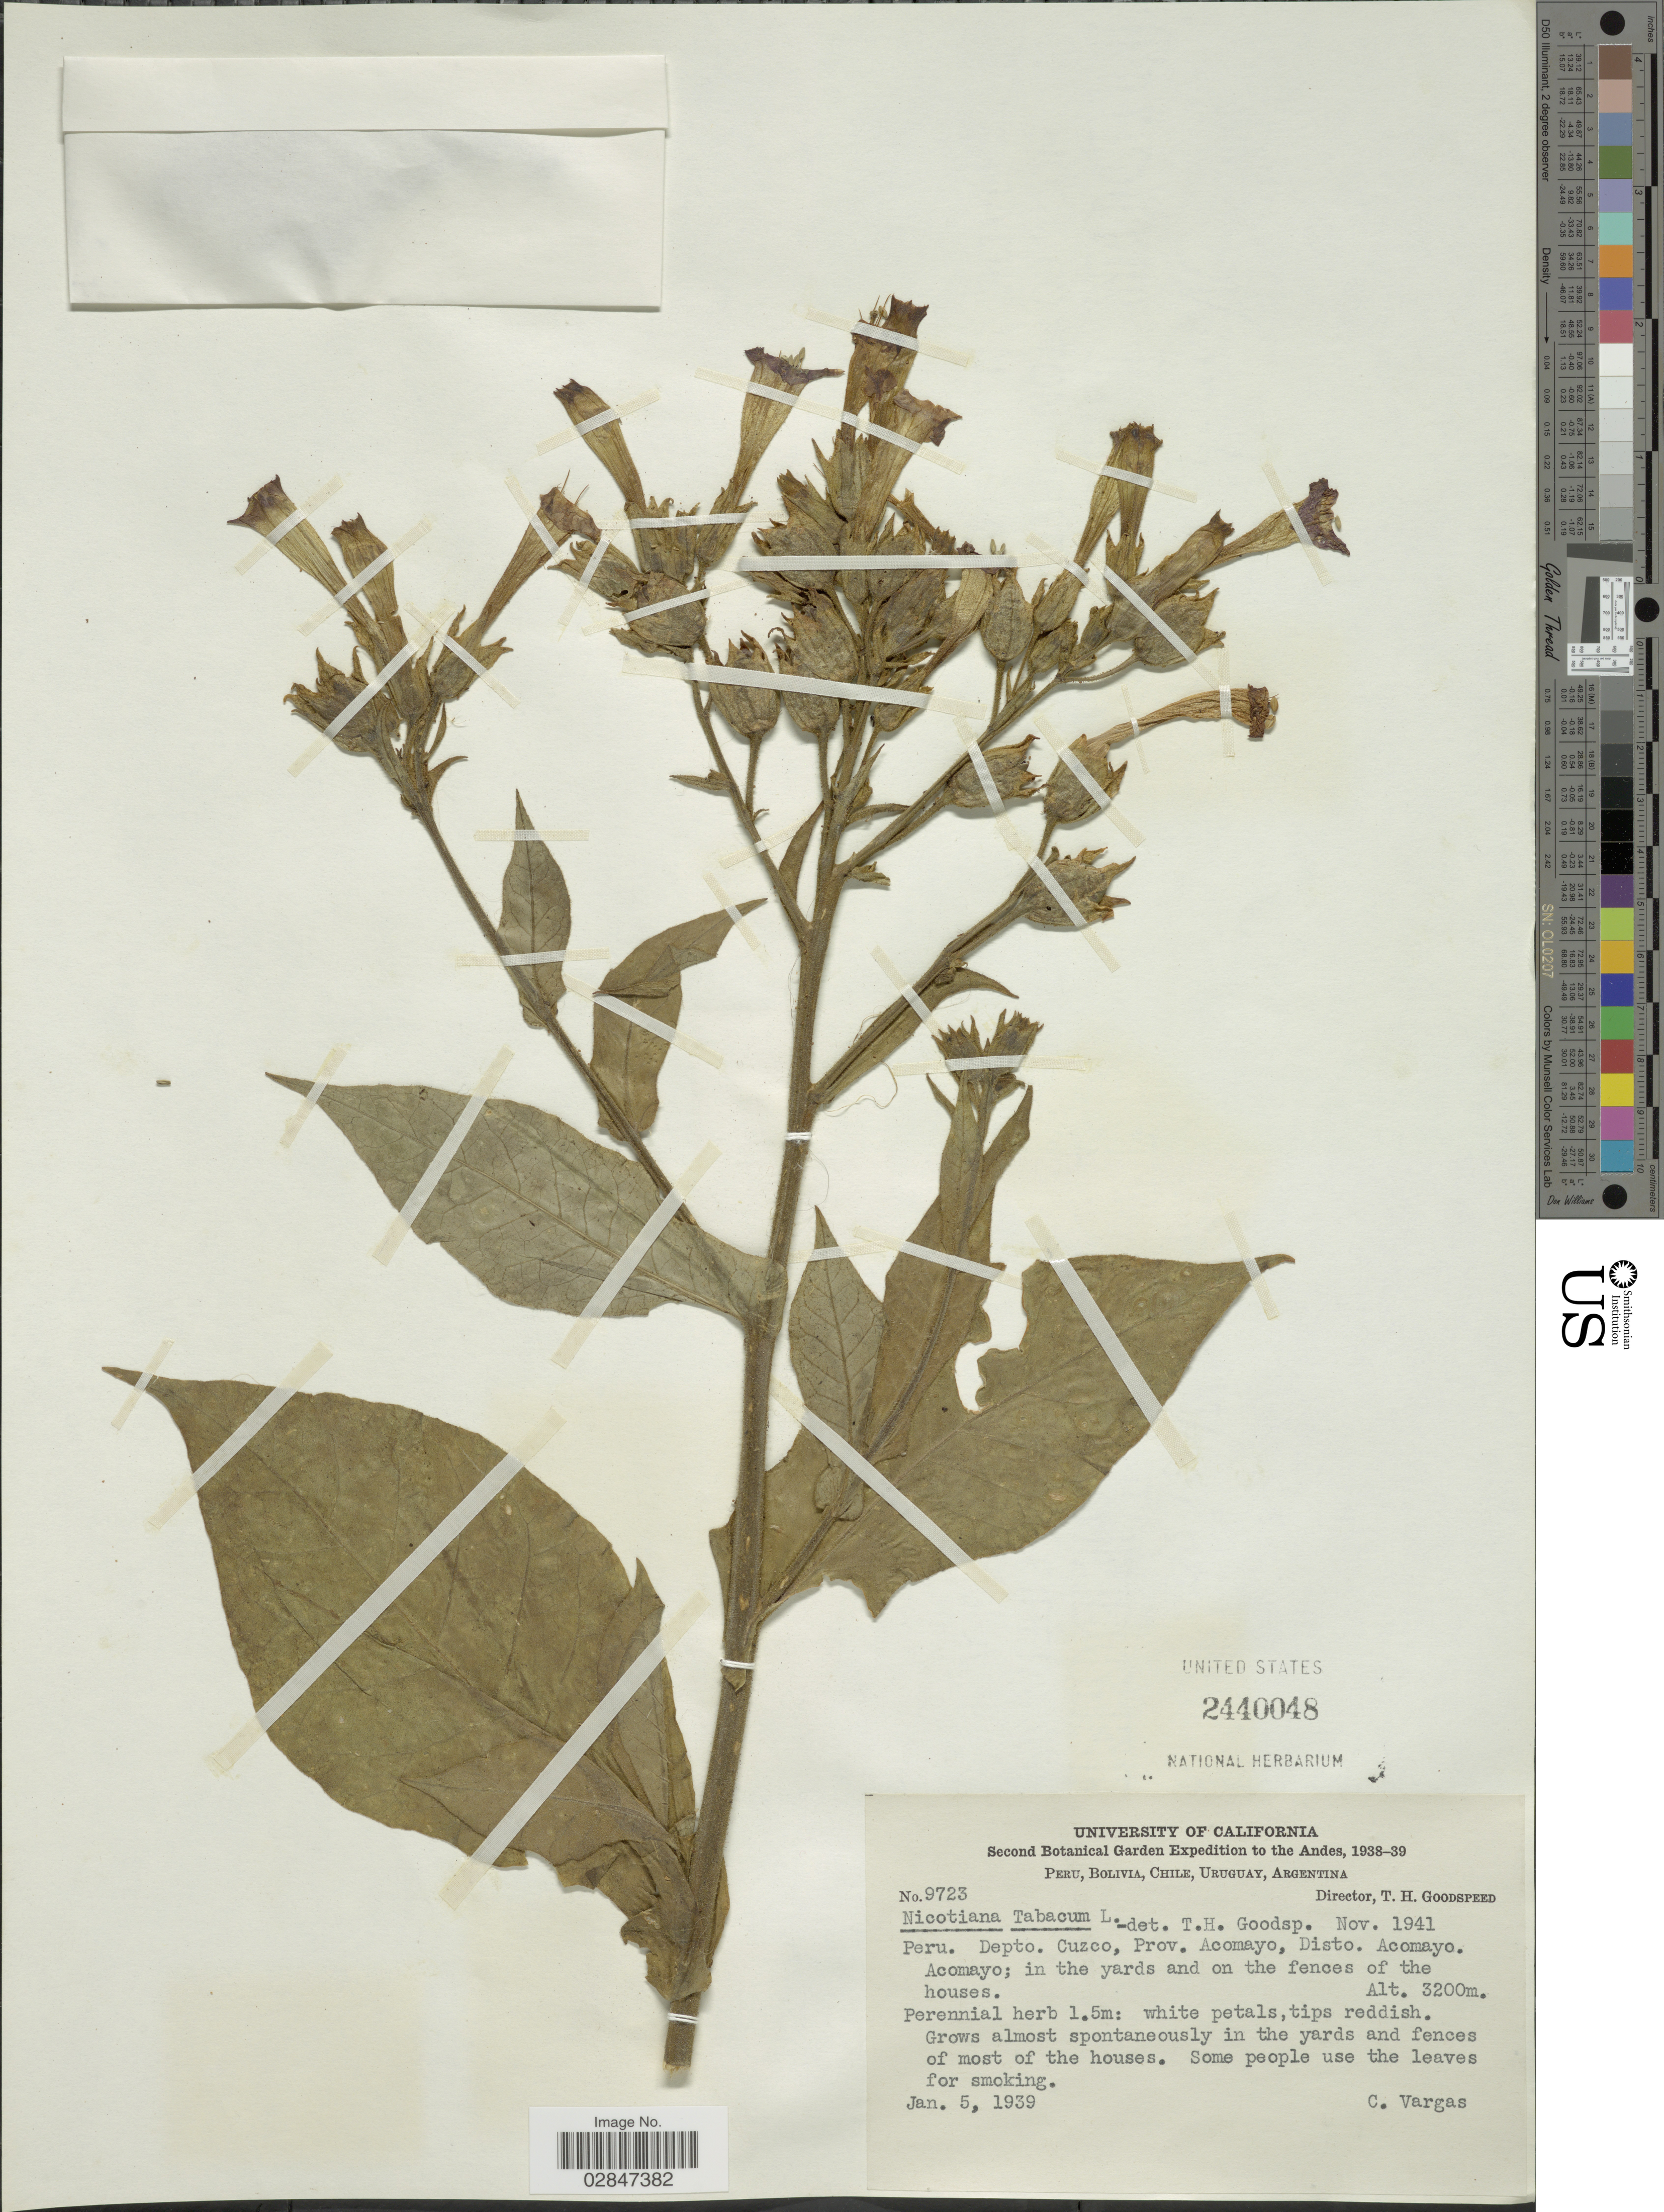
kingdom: Plantae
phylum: Tracheophyta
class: Magnoliopsida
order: Solanales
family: Solanaceae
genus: Nicotiana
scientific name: Nicotiana tabacum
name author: L.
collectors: C. Vargas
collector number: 9723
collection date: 1939-01-05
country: Peru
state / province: Cusco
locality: The Andes, Depto. Cuzco, Prov. Acomayo, Disto. Acomayo, Acomayo.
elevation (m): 3200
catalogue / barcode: US 2440048